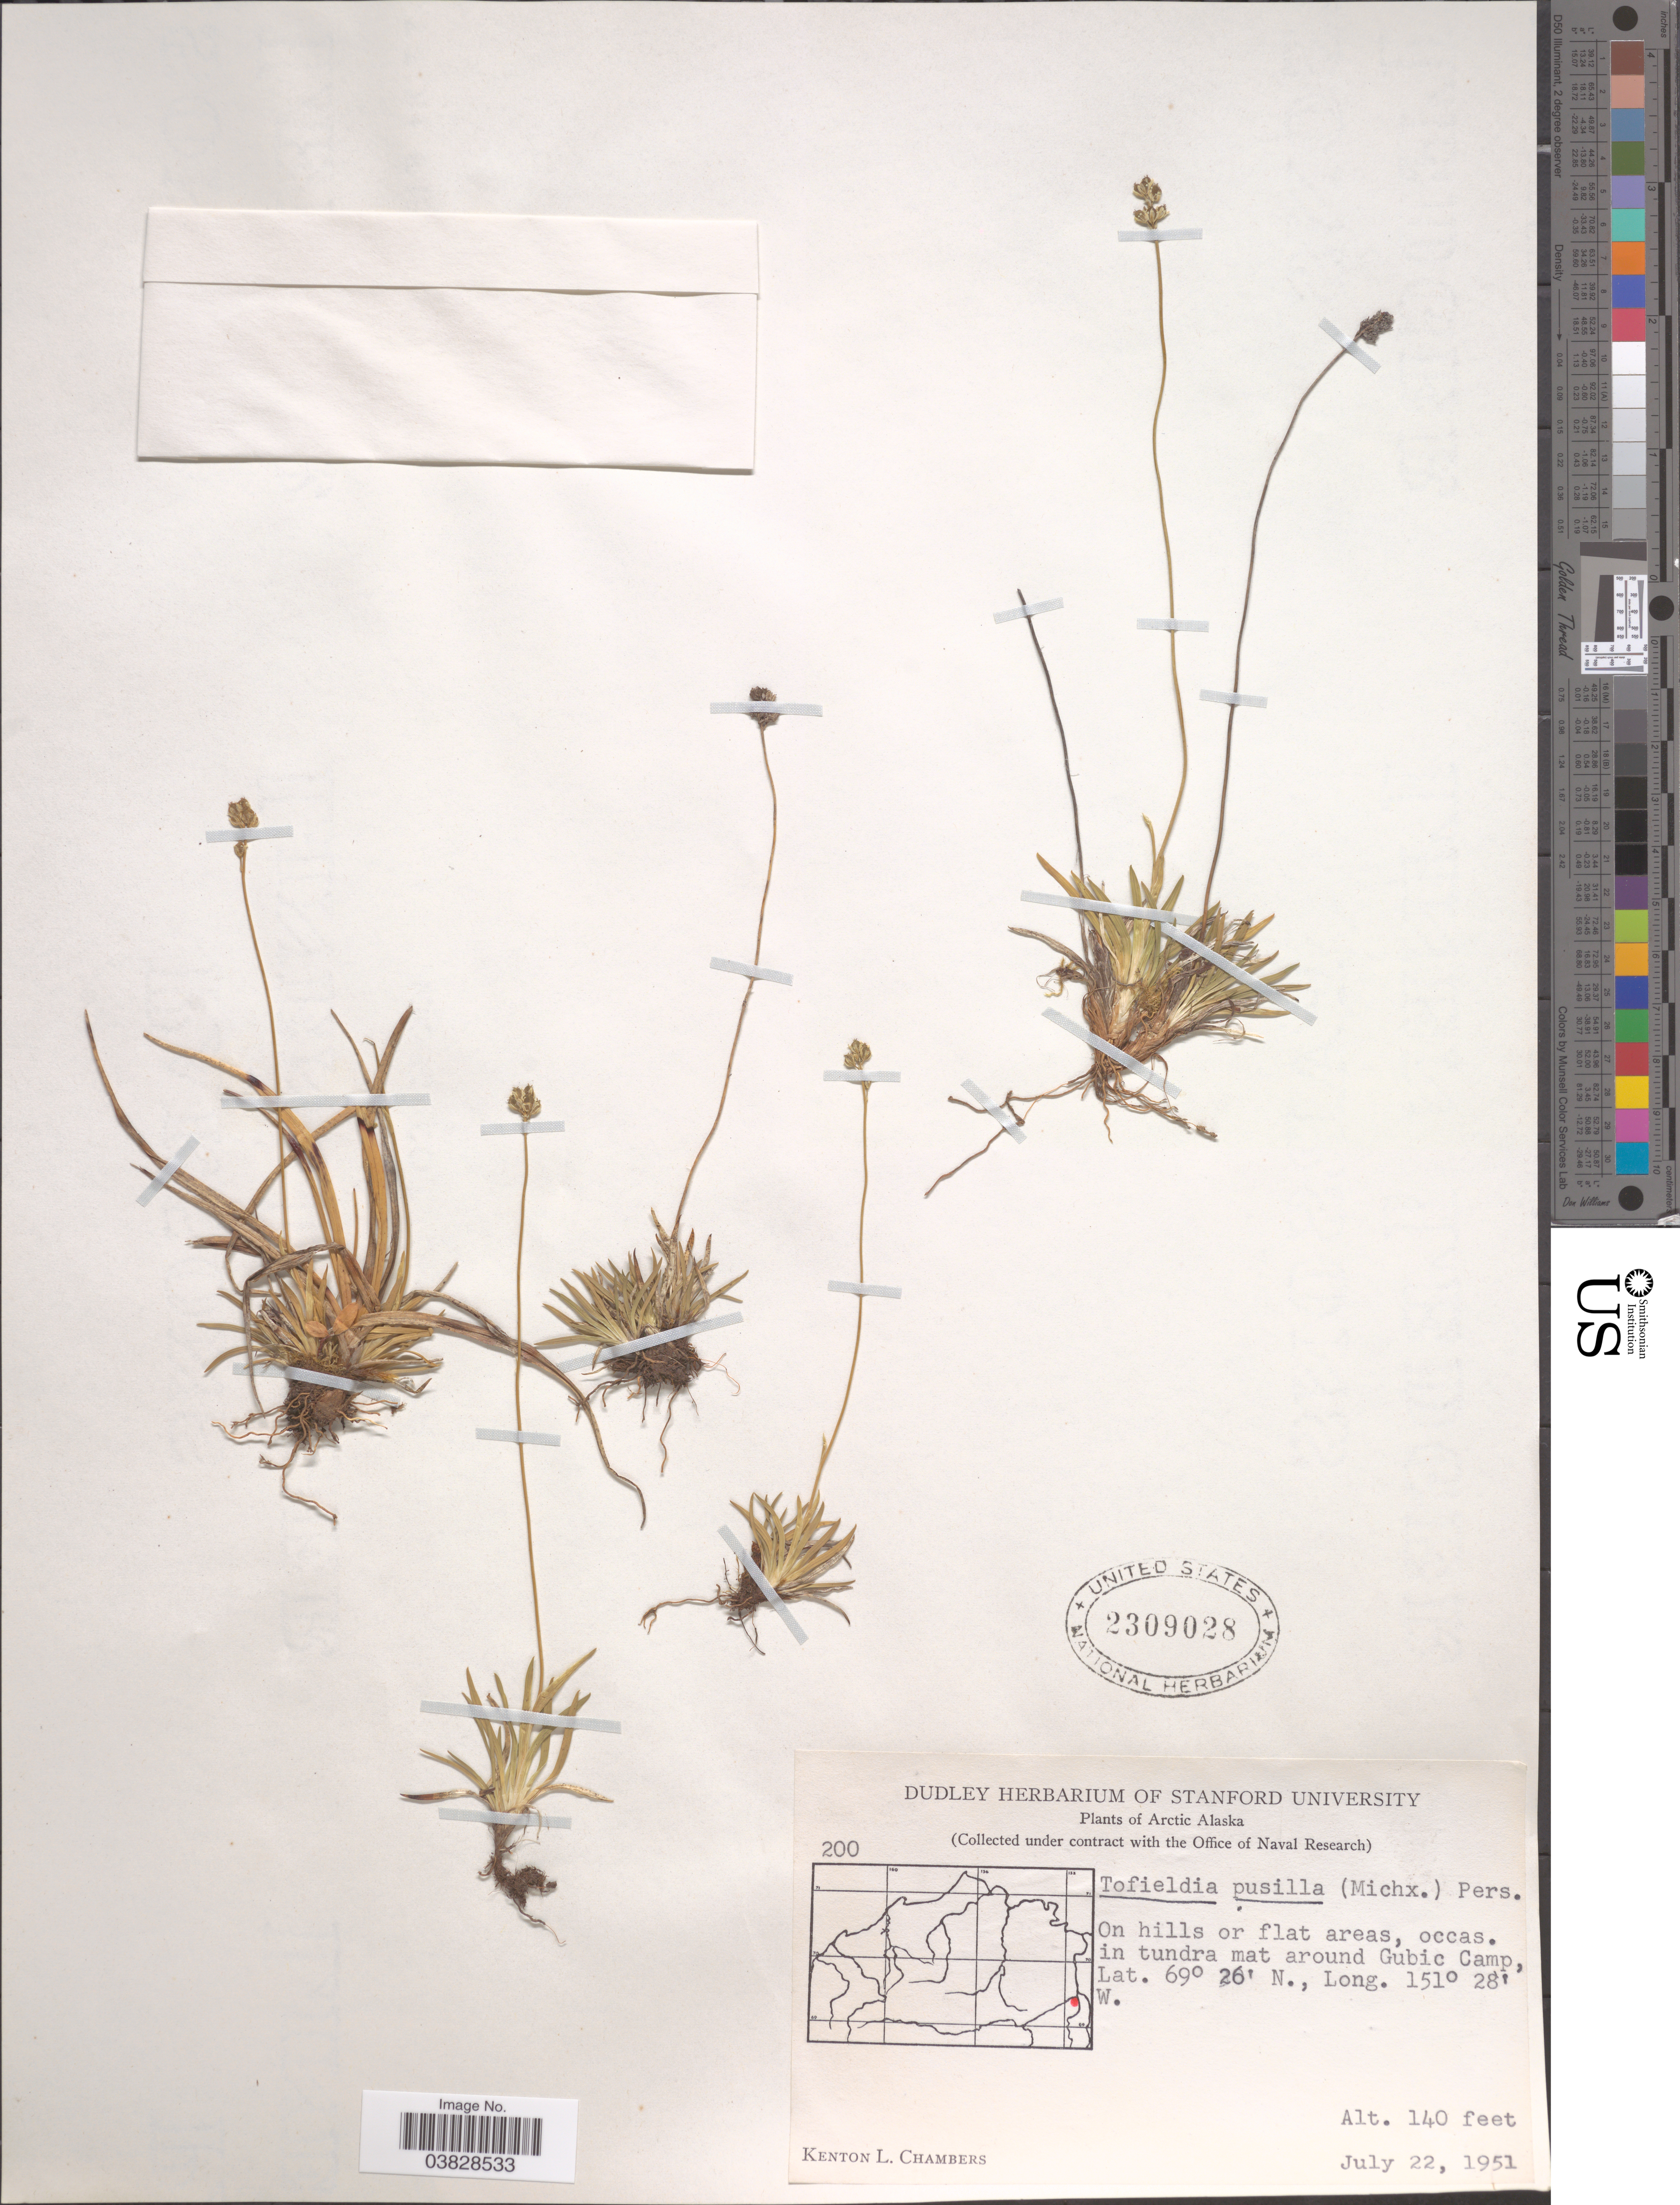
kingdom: Plantae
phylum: Tracheophyta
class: Liliopsida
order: Alismatales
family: Tofieldiaceae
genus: Tofieldia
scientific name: Tofieldia pusilla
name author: (Michx.) Pers.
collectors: K. L. Chambers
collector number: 200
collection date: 1951-07-22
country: United States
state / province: Alaska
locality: Arctic Alaska. On hills or flat areas, occas. in tundra mat around Gubic Camp.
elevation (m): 43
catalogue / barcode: US 2309028